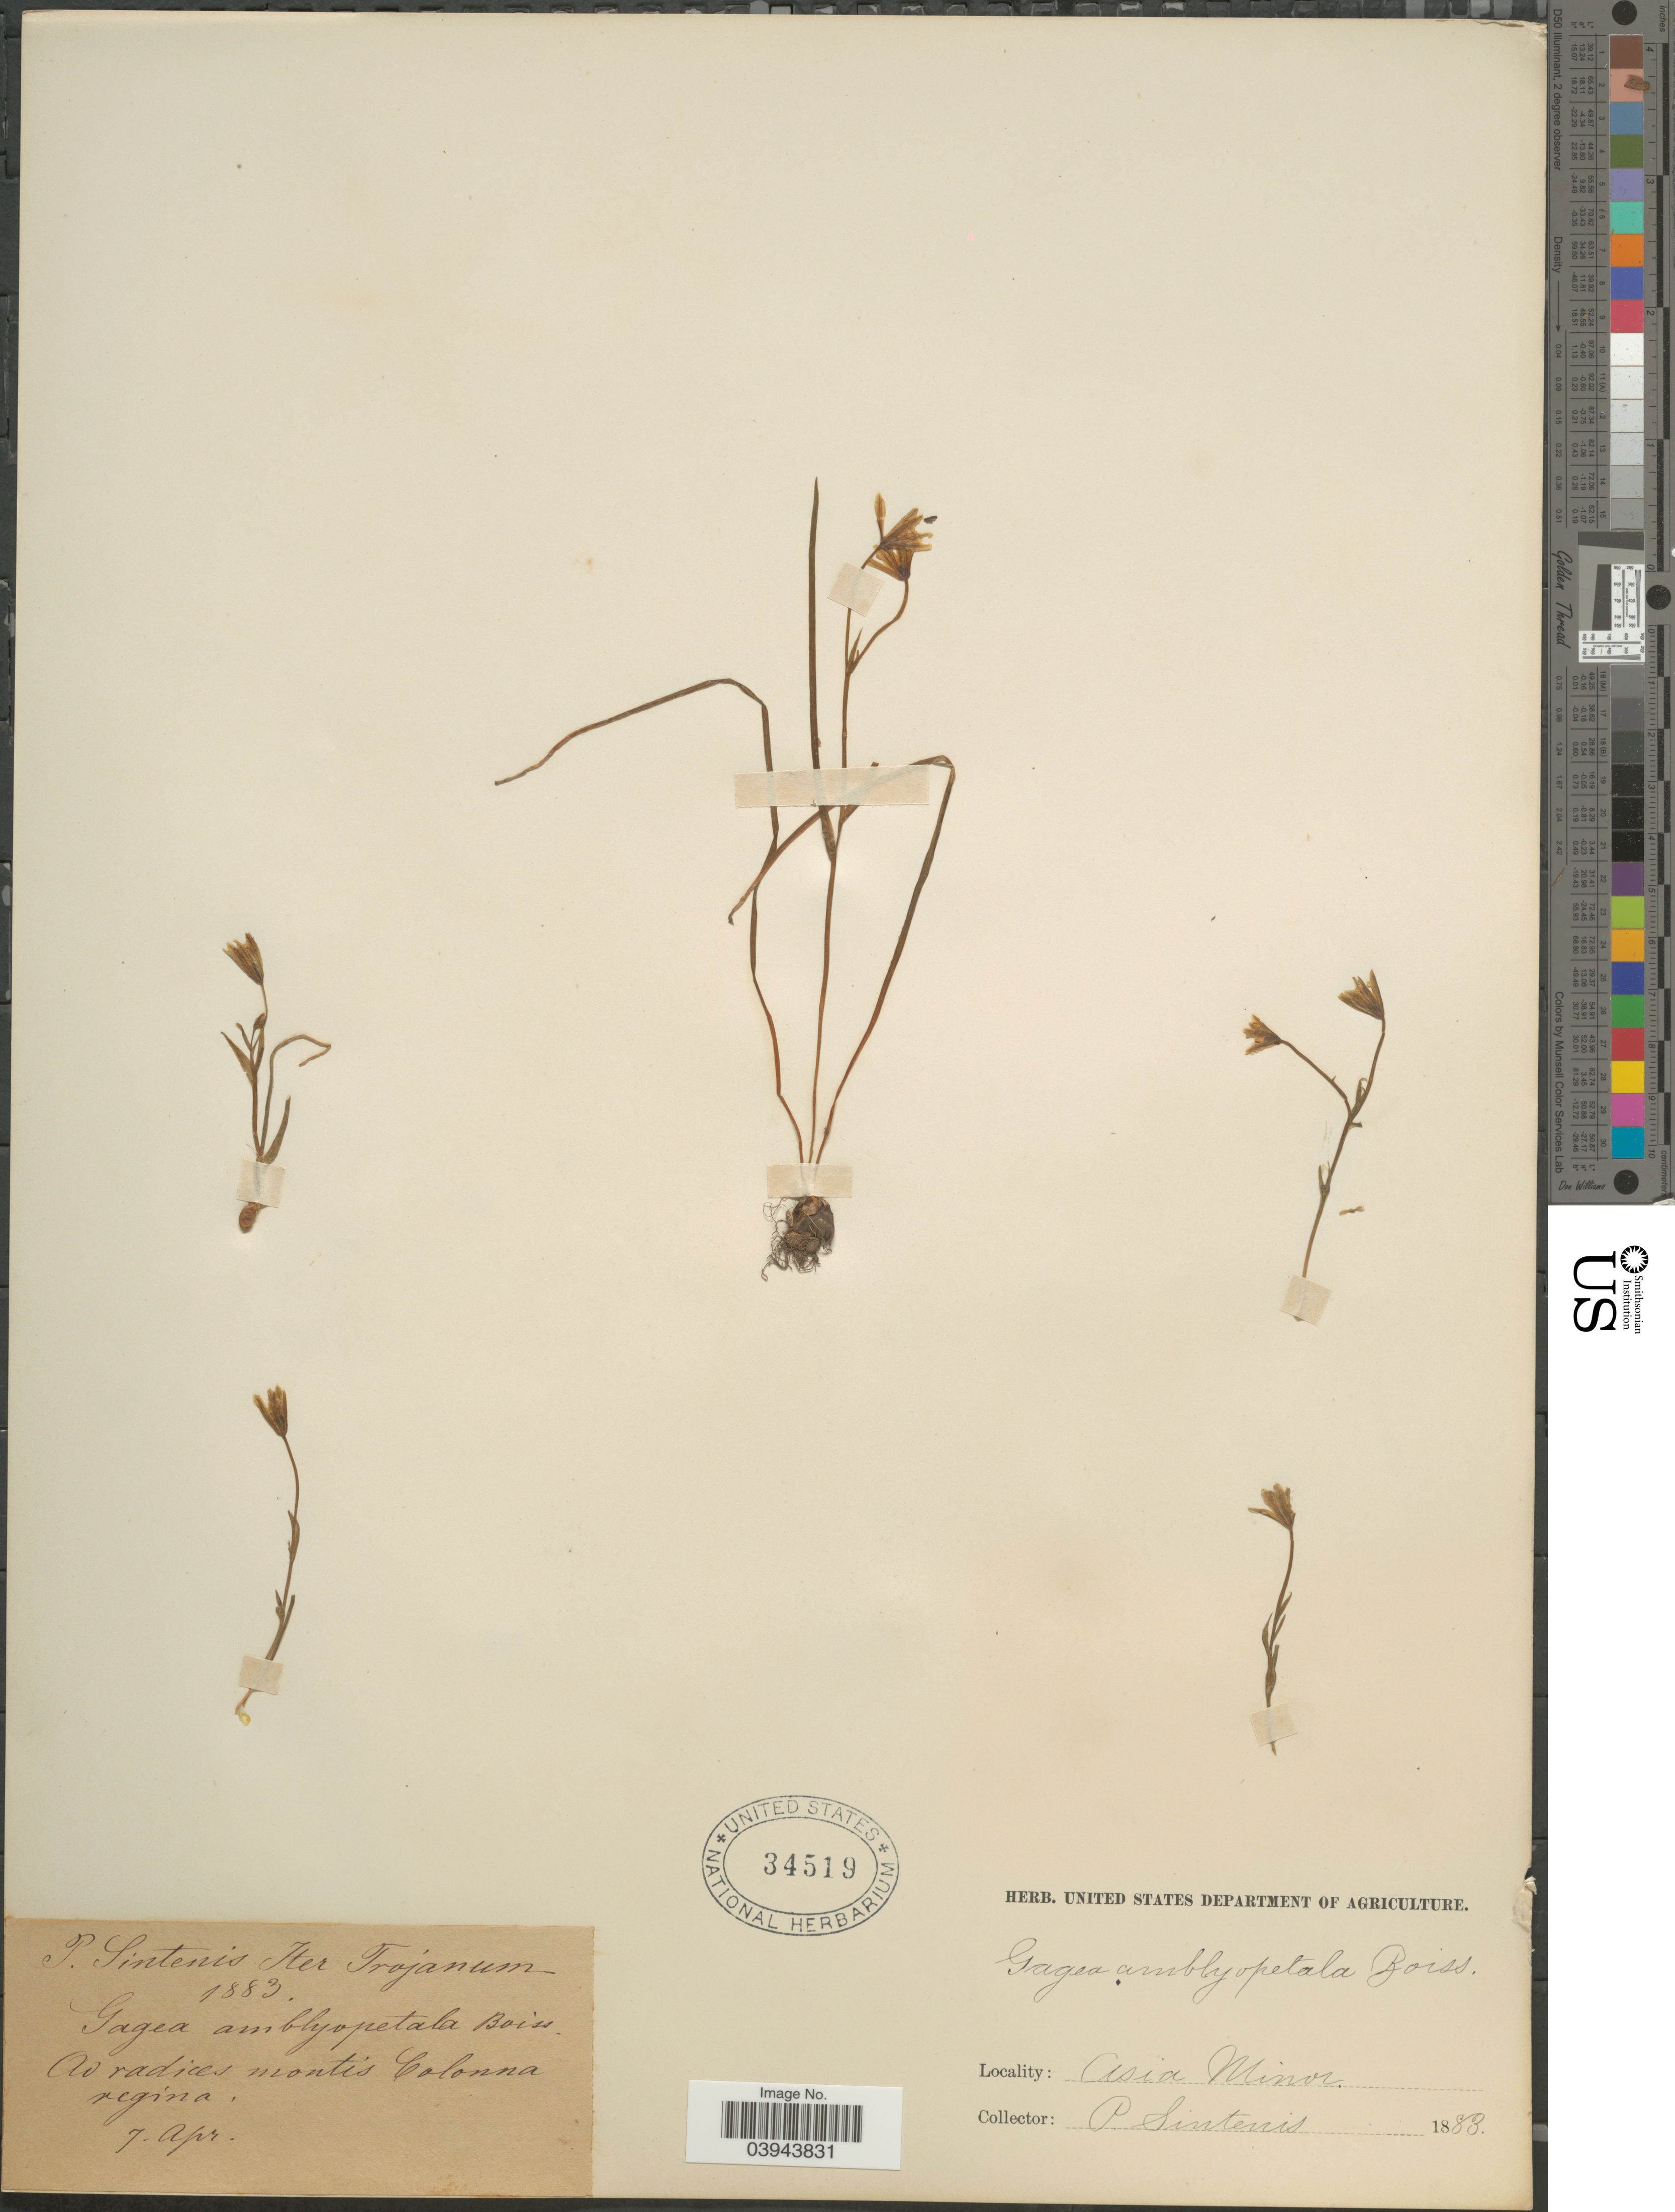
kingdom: Plantae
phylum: Tracheophyta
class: Liliopsida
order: Liliales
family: Liliaceae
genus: Gagea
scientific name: Gagea amblyopetala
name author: Boiss. & Heldr.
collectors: P. Sintenis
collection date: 1883-04-07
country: Turkey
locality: Iter Trojanum. Ad radices montis Colonna regina. Asia Minor.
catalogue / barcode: US 34519